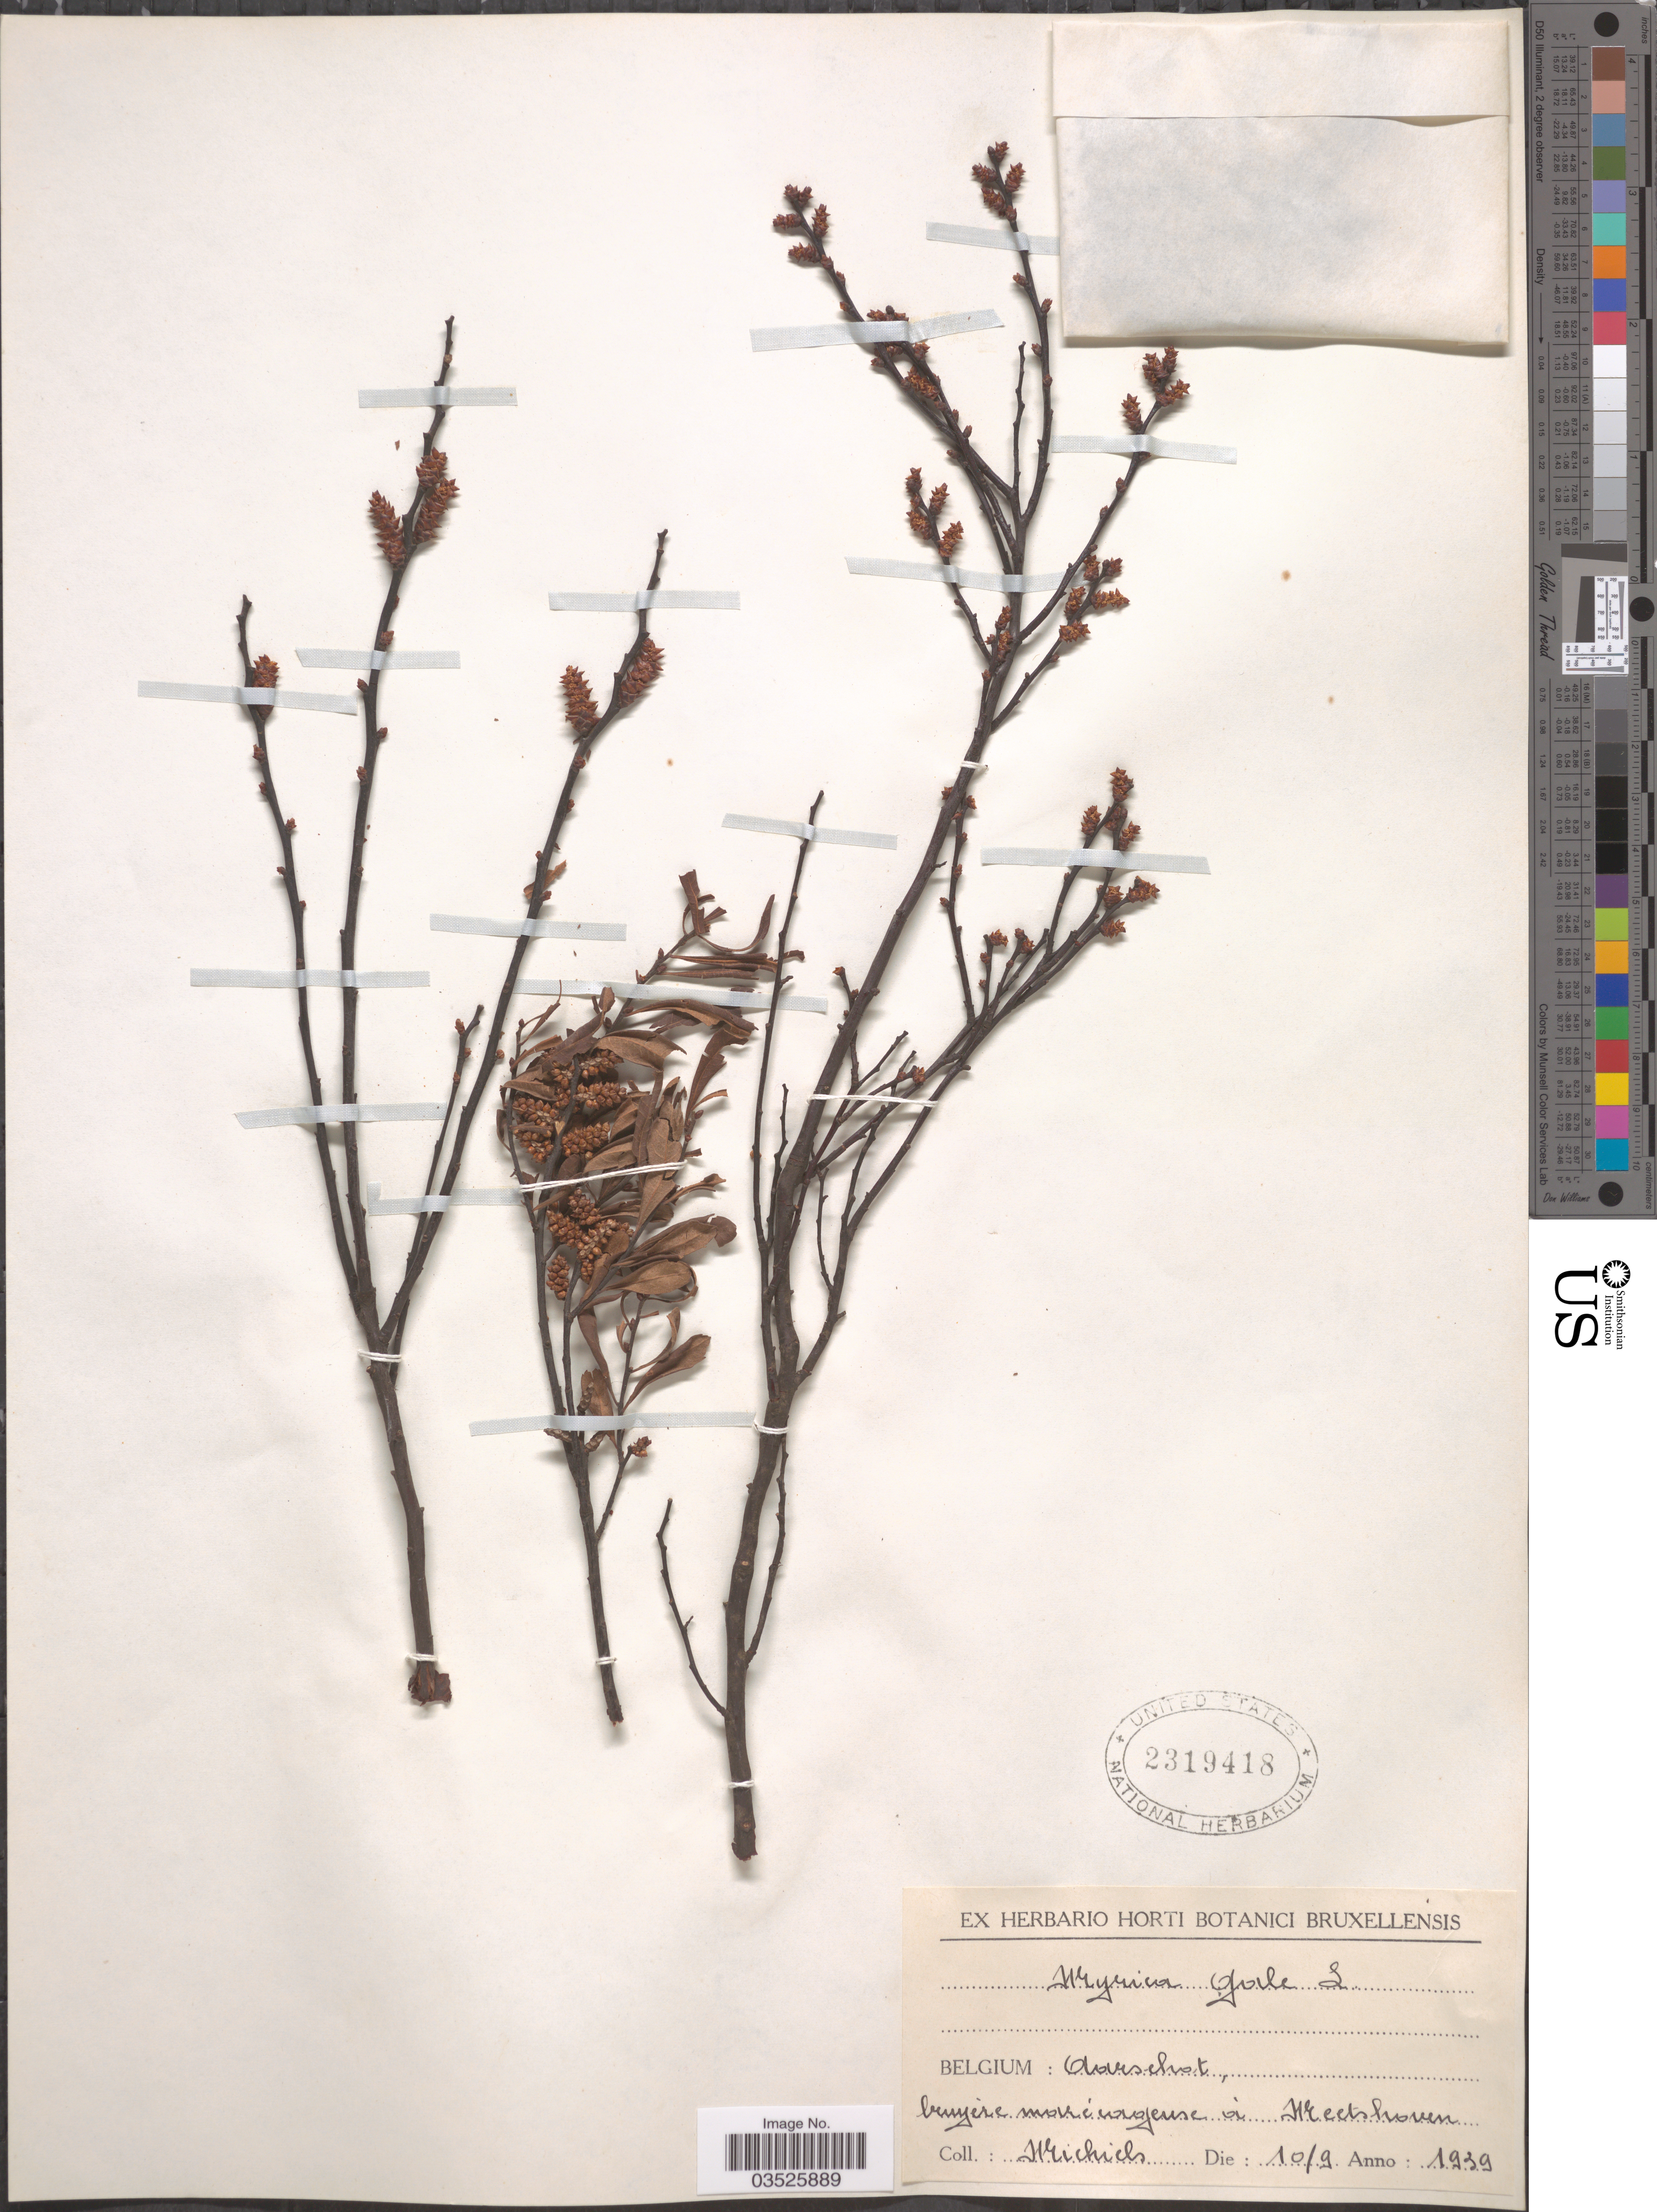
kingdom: Plantae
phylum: Tracheophyta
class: Magnoliopsida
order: Fagales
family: Myricaceae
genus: Myrica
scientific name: Myrica gale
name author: L.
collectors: -. Michiels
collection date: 1939-09-10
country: Belgium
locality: Aarschot, bruyére maricageuse á Meetshoven.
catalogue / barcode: US 2319418